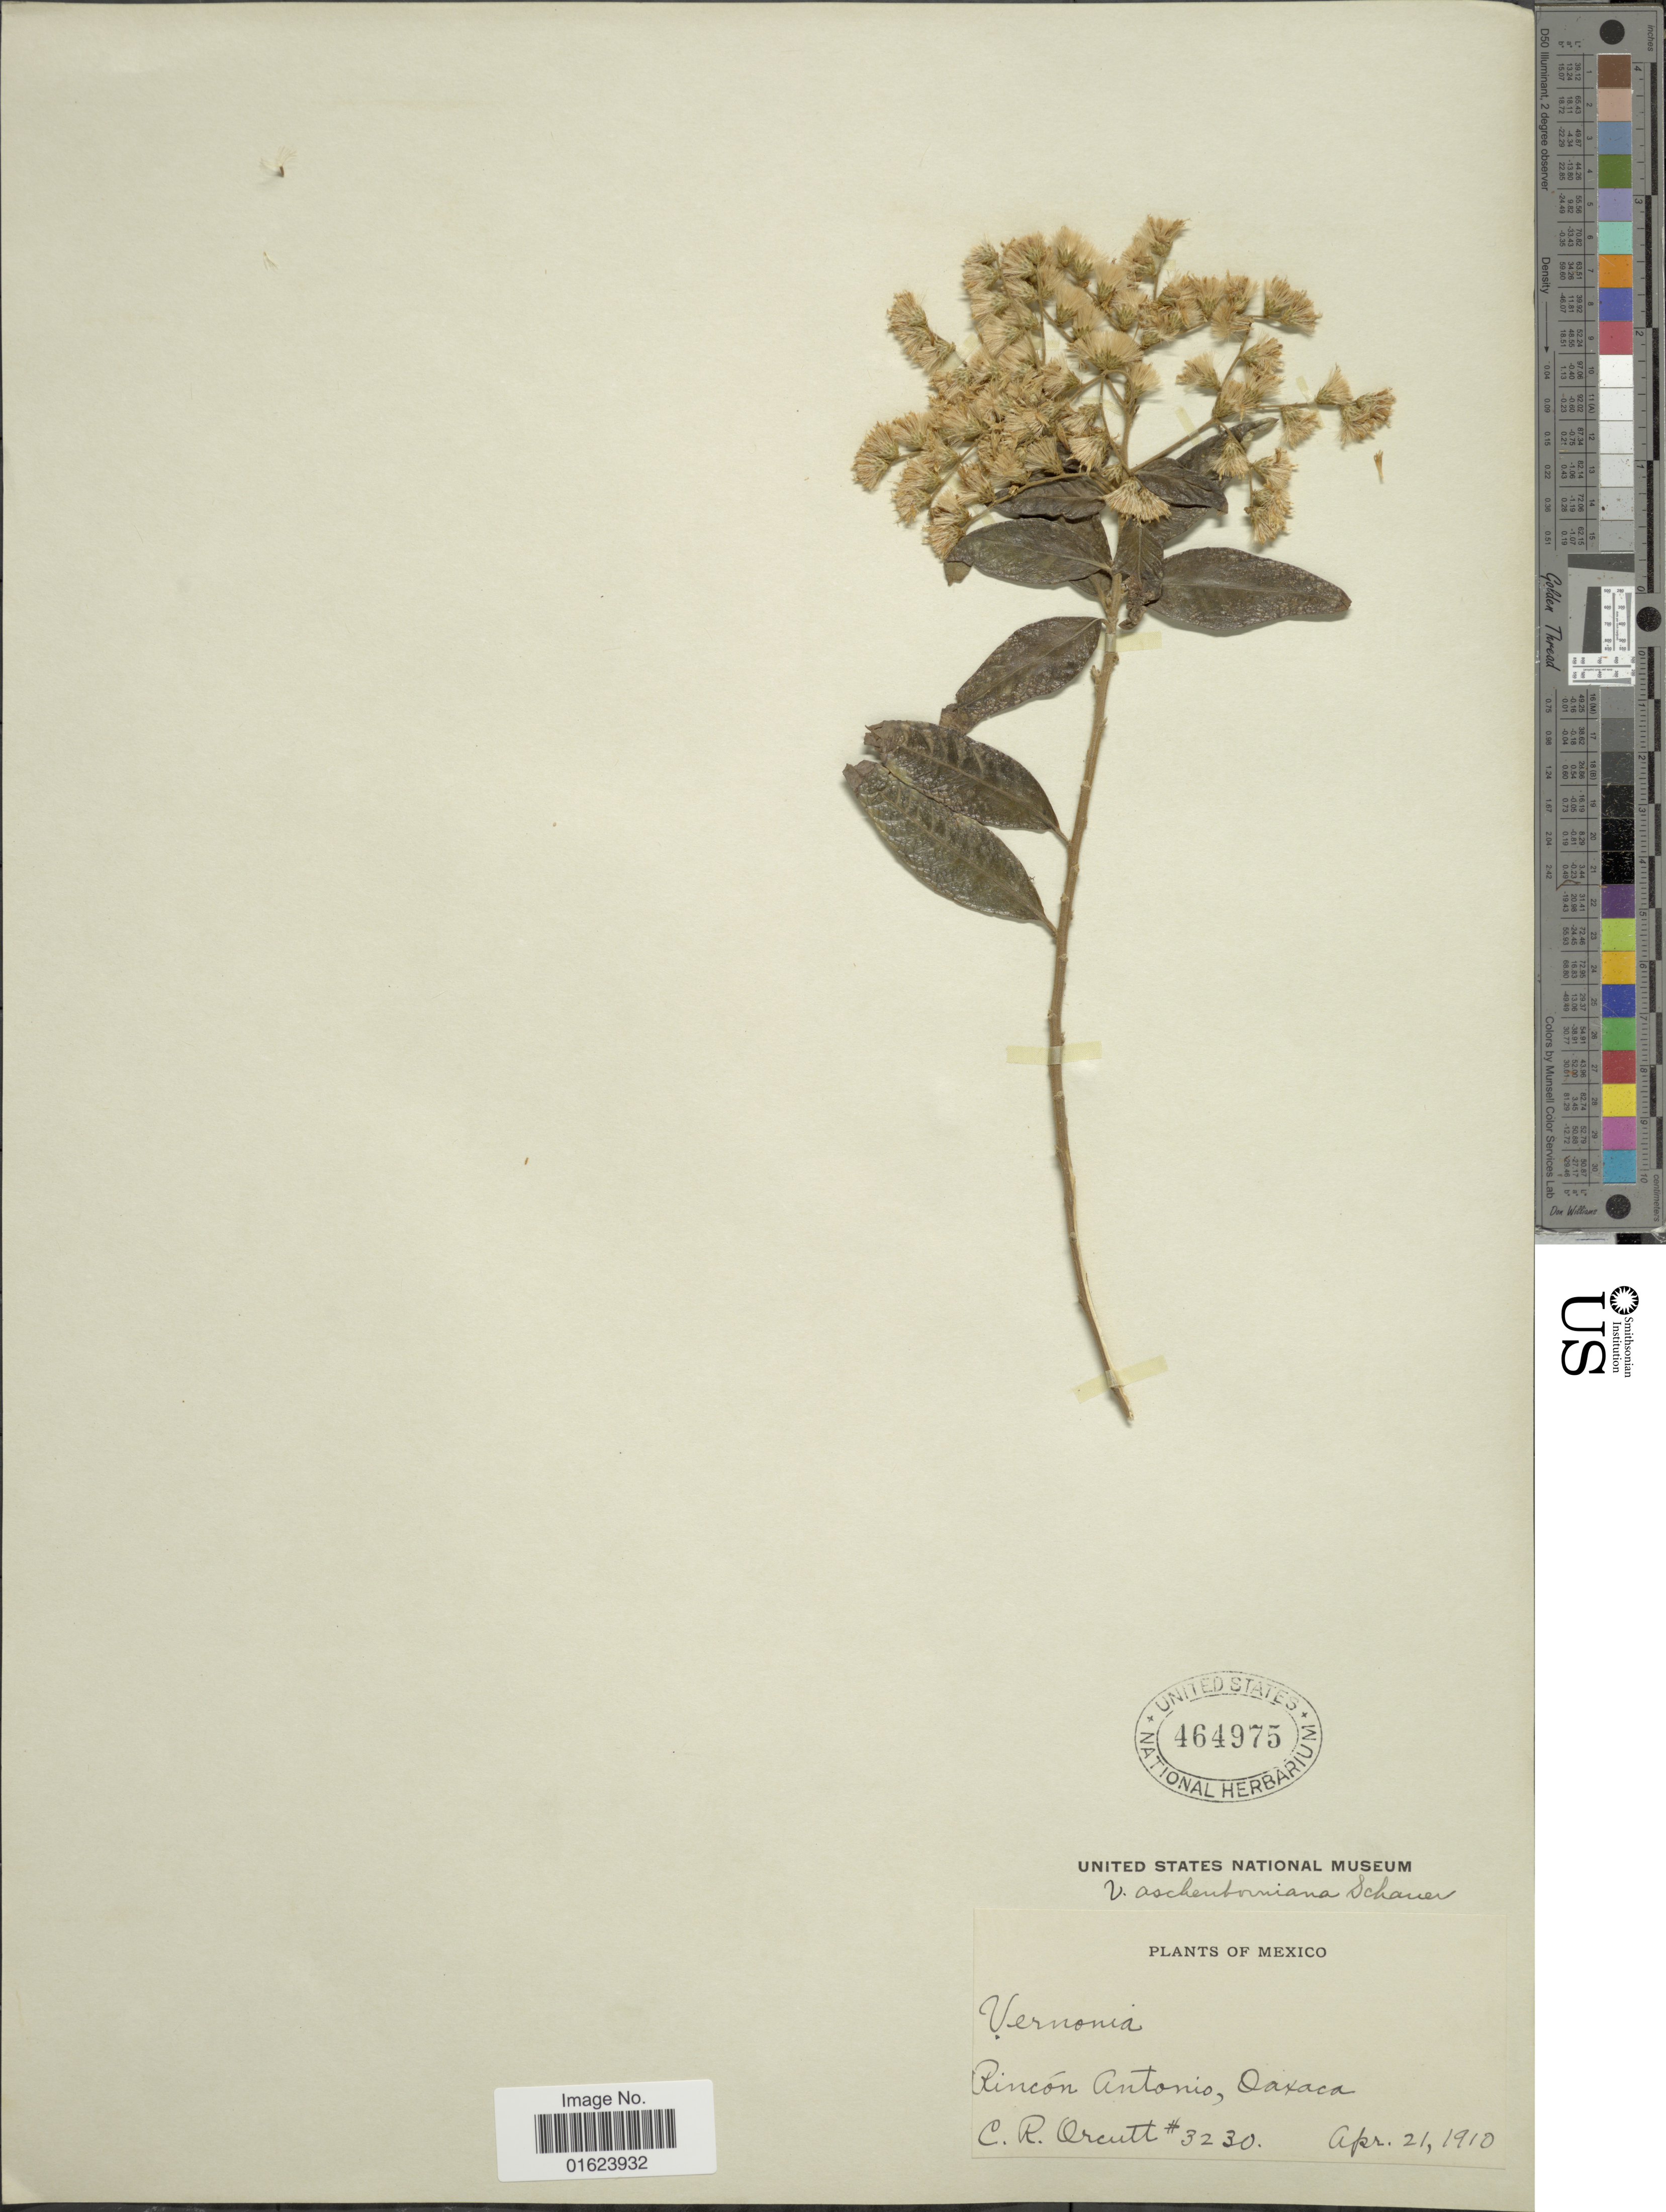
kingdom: Plantae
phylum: Tracheophyta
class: Magnoliopsida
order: Asterales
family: Asteraceae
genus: Vernonanthura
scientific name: Vernonanthura patens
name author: (Kunth) H. Rob.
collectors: C. R. Orcutt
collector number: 3230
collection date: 1910-04-21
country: Mexico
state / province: Oaxaca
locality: Rincon Antonio, Oaxaca.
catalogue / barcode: US 464975